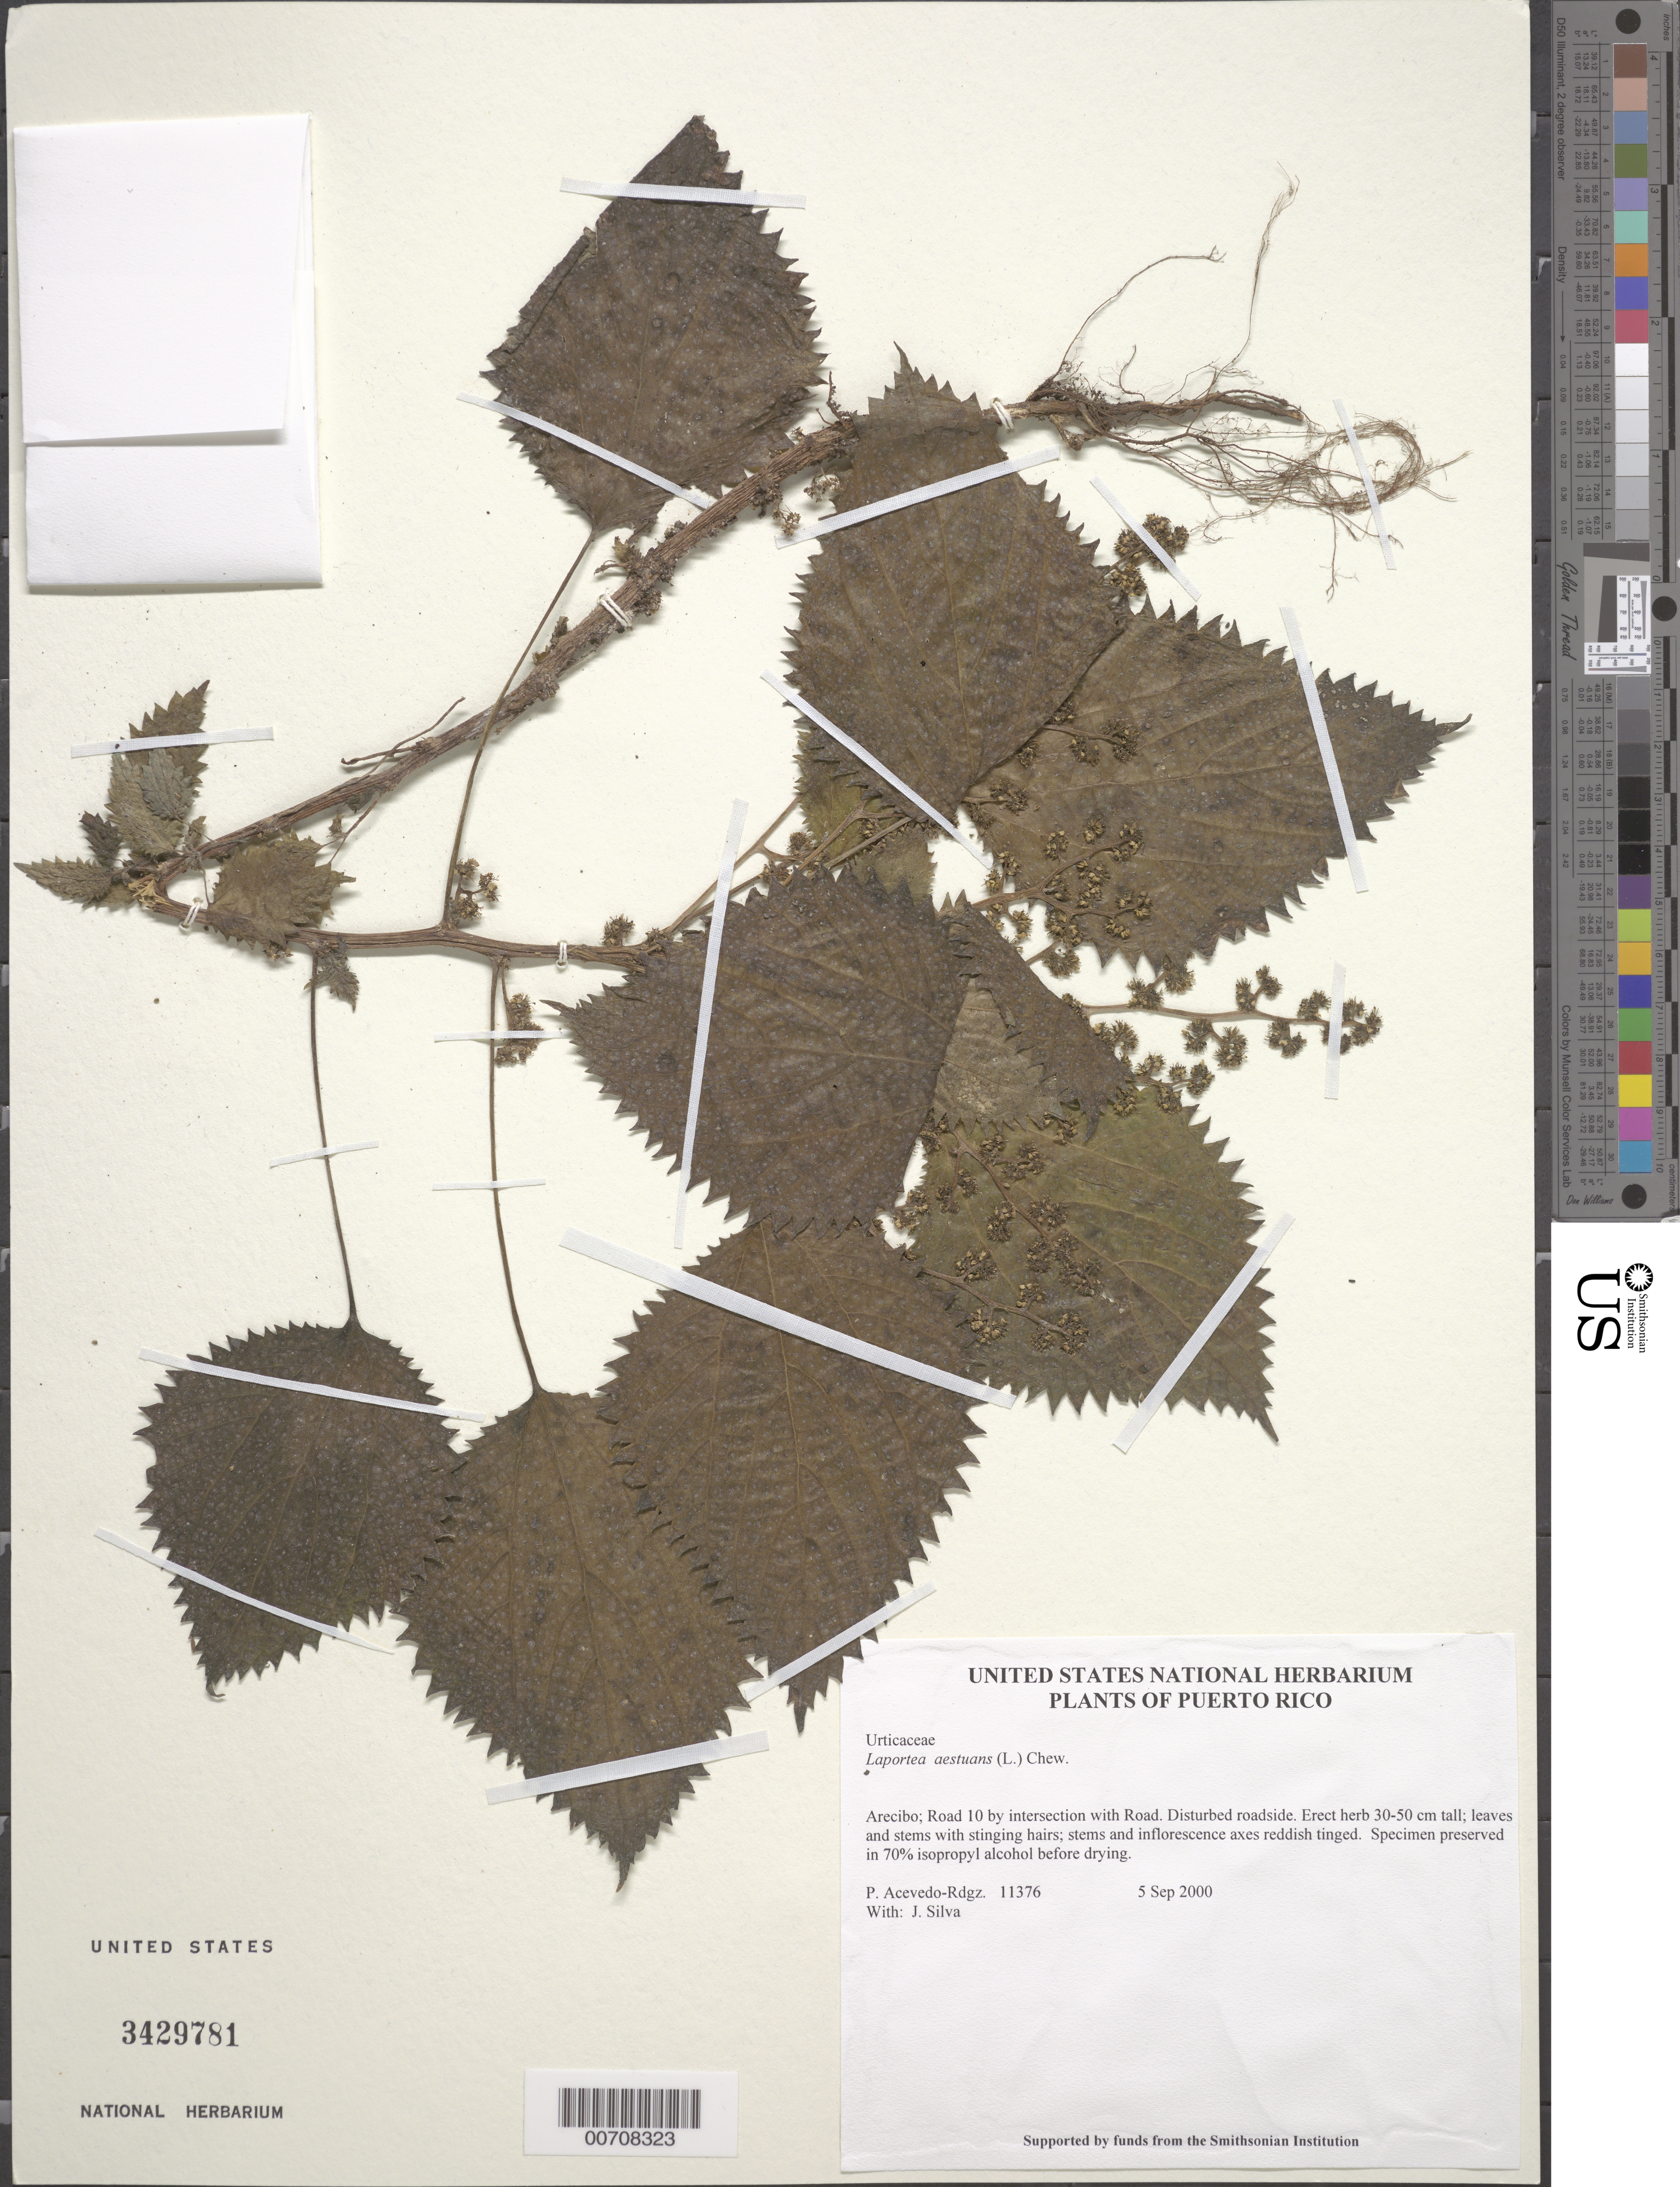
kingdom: Plantae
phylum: Tracheophyta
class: Magnoliopsida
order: Rosales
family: Urticaceae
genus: Laportea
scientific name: Laportea aestuans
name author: (L.) Chew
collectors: P. Acevedo-Rodr. & J. Silva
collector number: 11376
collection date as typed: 05 Sep 2000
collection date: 2000-09-05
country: Puerto Rico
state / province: Arecibo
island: Puerto Rico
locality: Arecibo; Road 10 by intersection with Road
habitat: Disturbed roadside.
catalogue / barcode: US 3429781